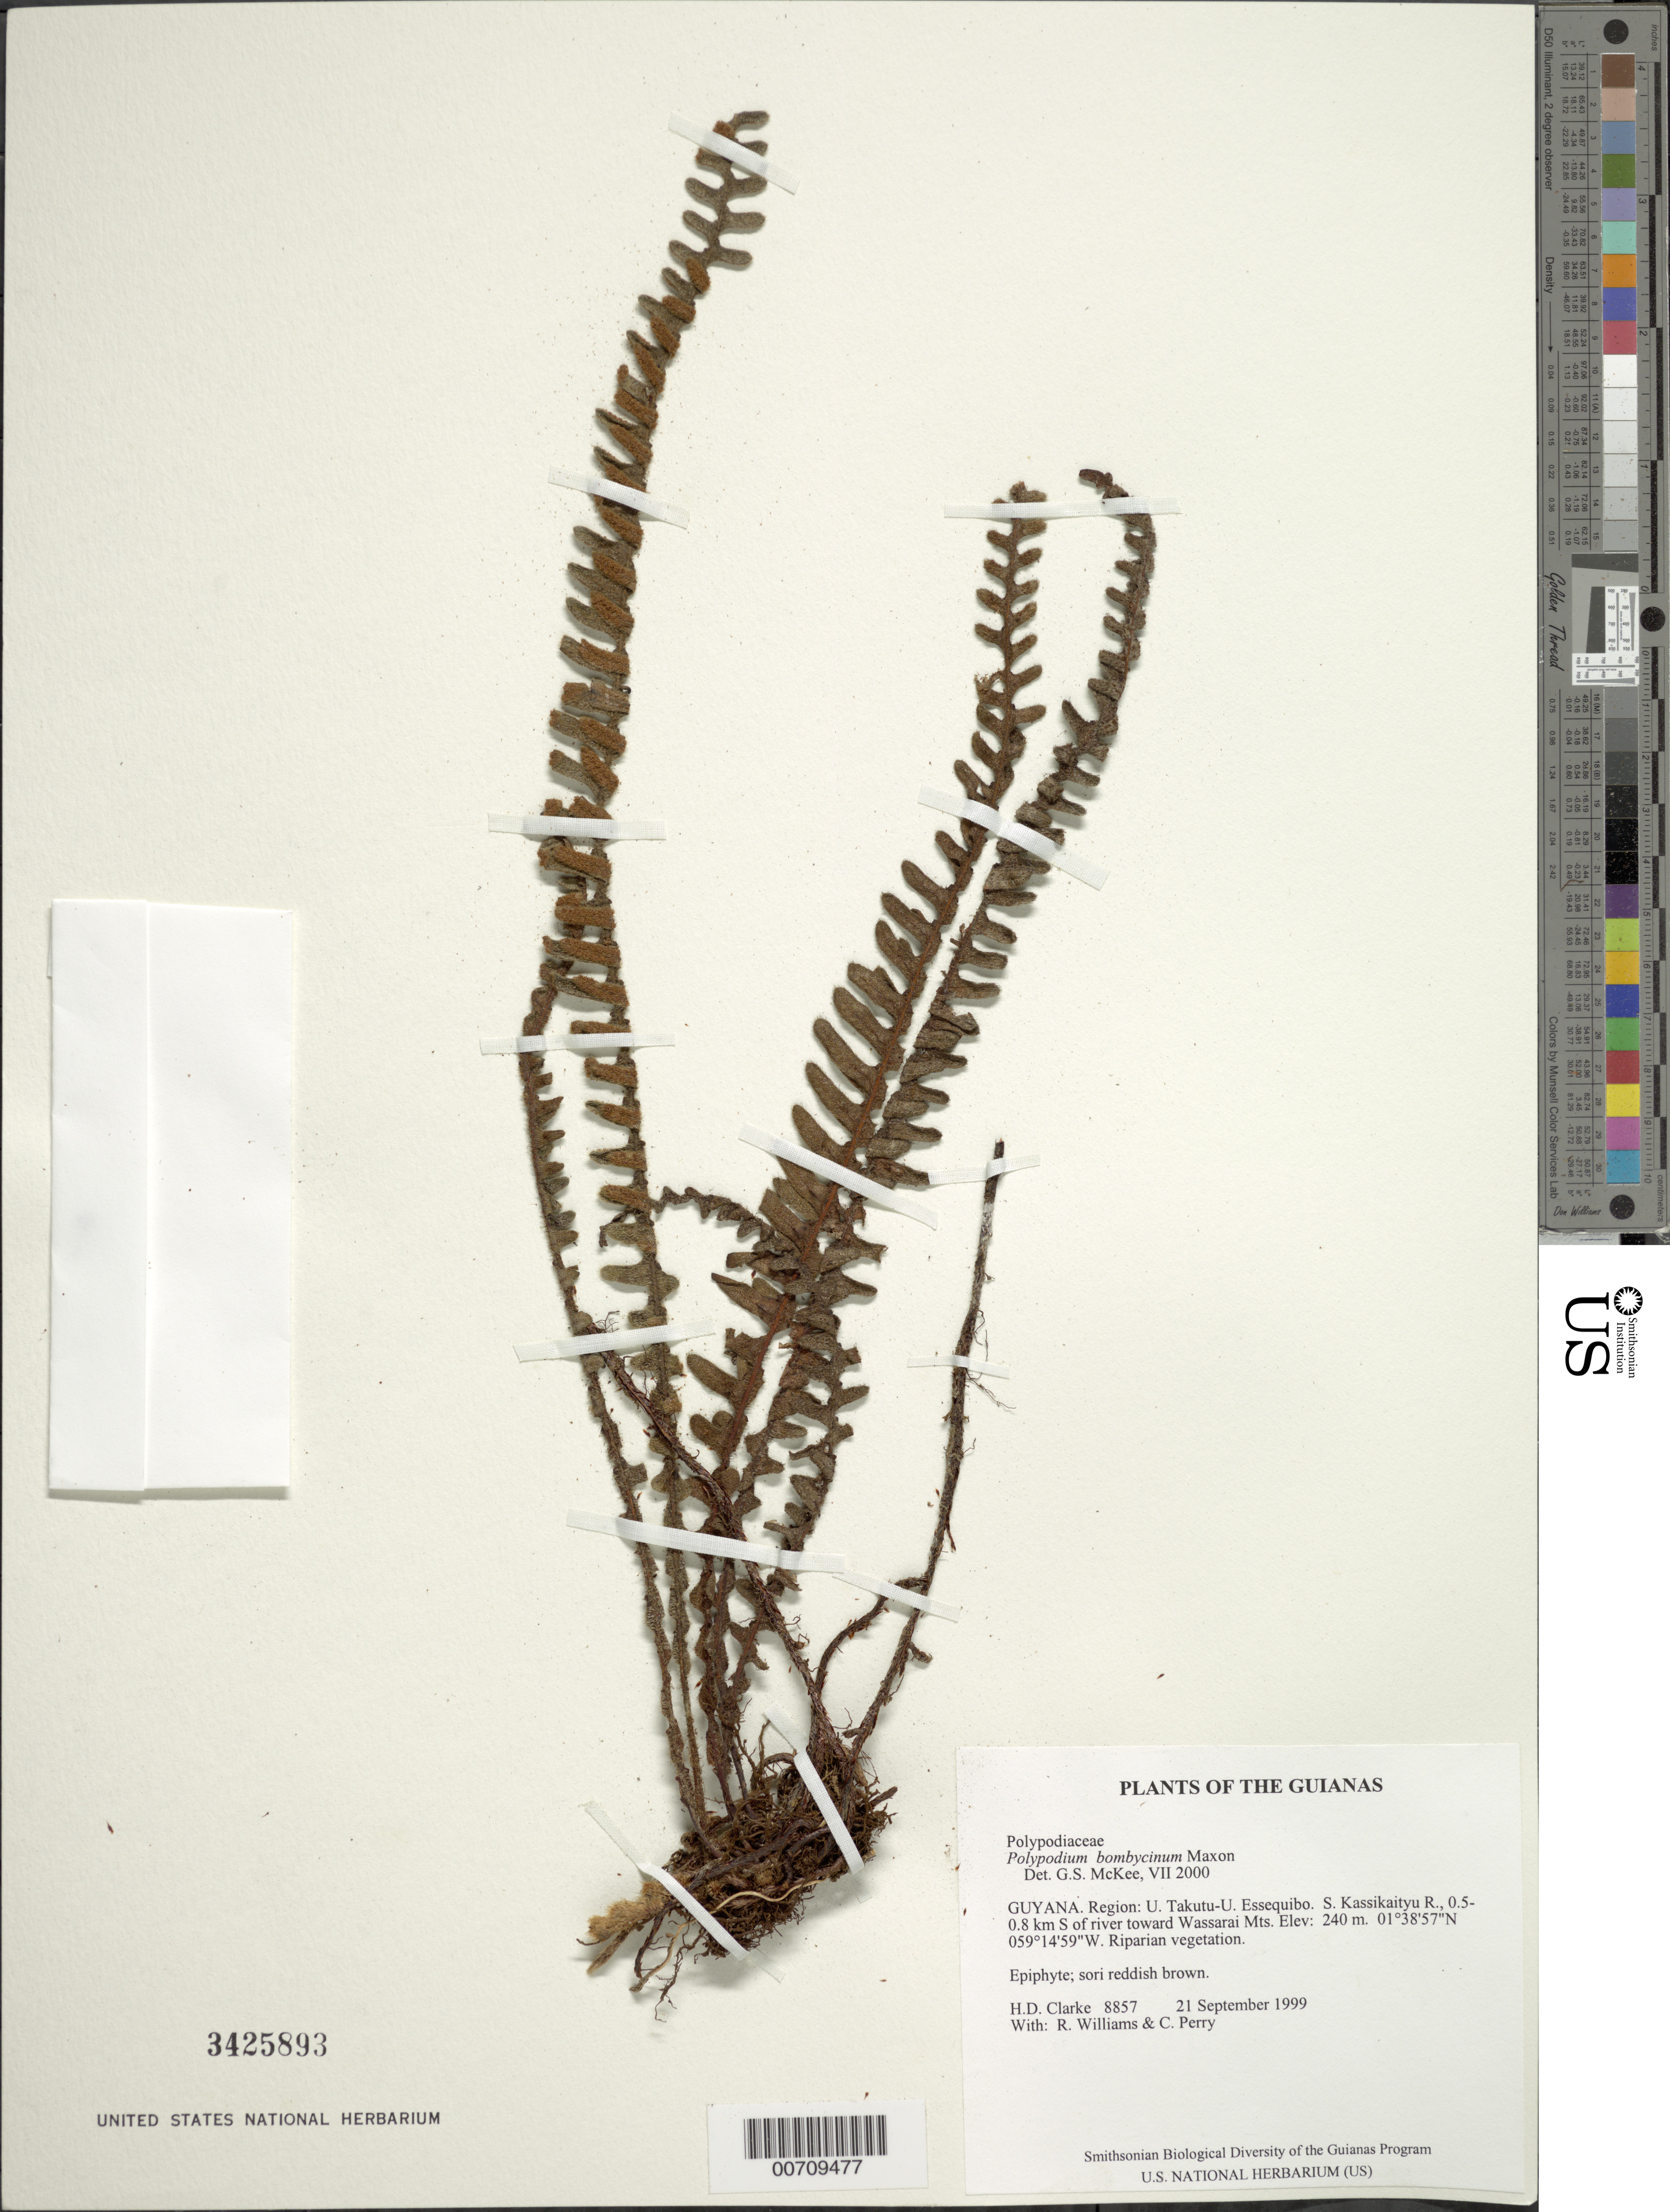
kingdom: Plantae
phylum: Tracheophyta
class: Polypodiopsida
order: Polypodiales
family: Polypodiaceae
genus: Pleopeltis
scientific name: Pleopeltis bombycina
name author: (Maxon) A.R. Sm.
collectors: H. D. Clarke, R. Williams & C. Perry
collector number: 8857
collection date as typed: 21 September 1999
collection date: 1999-09-21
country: Guyana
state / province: U. Takutu-U. Essequibo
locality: S. Kassikaityu R., 0.5-0.8 km S of river toward Wassarai Mts.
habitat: Riparian vegetation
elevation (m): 240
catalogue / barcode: US 3425893